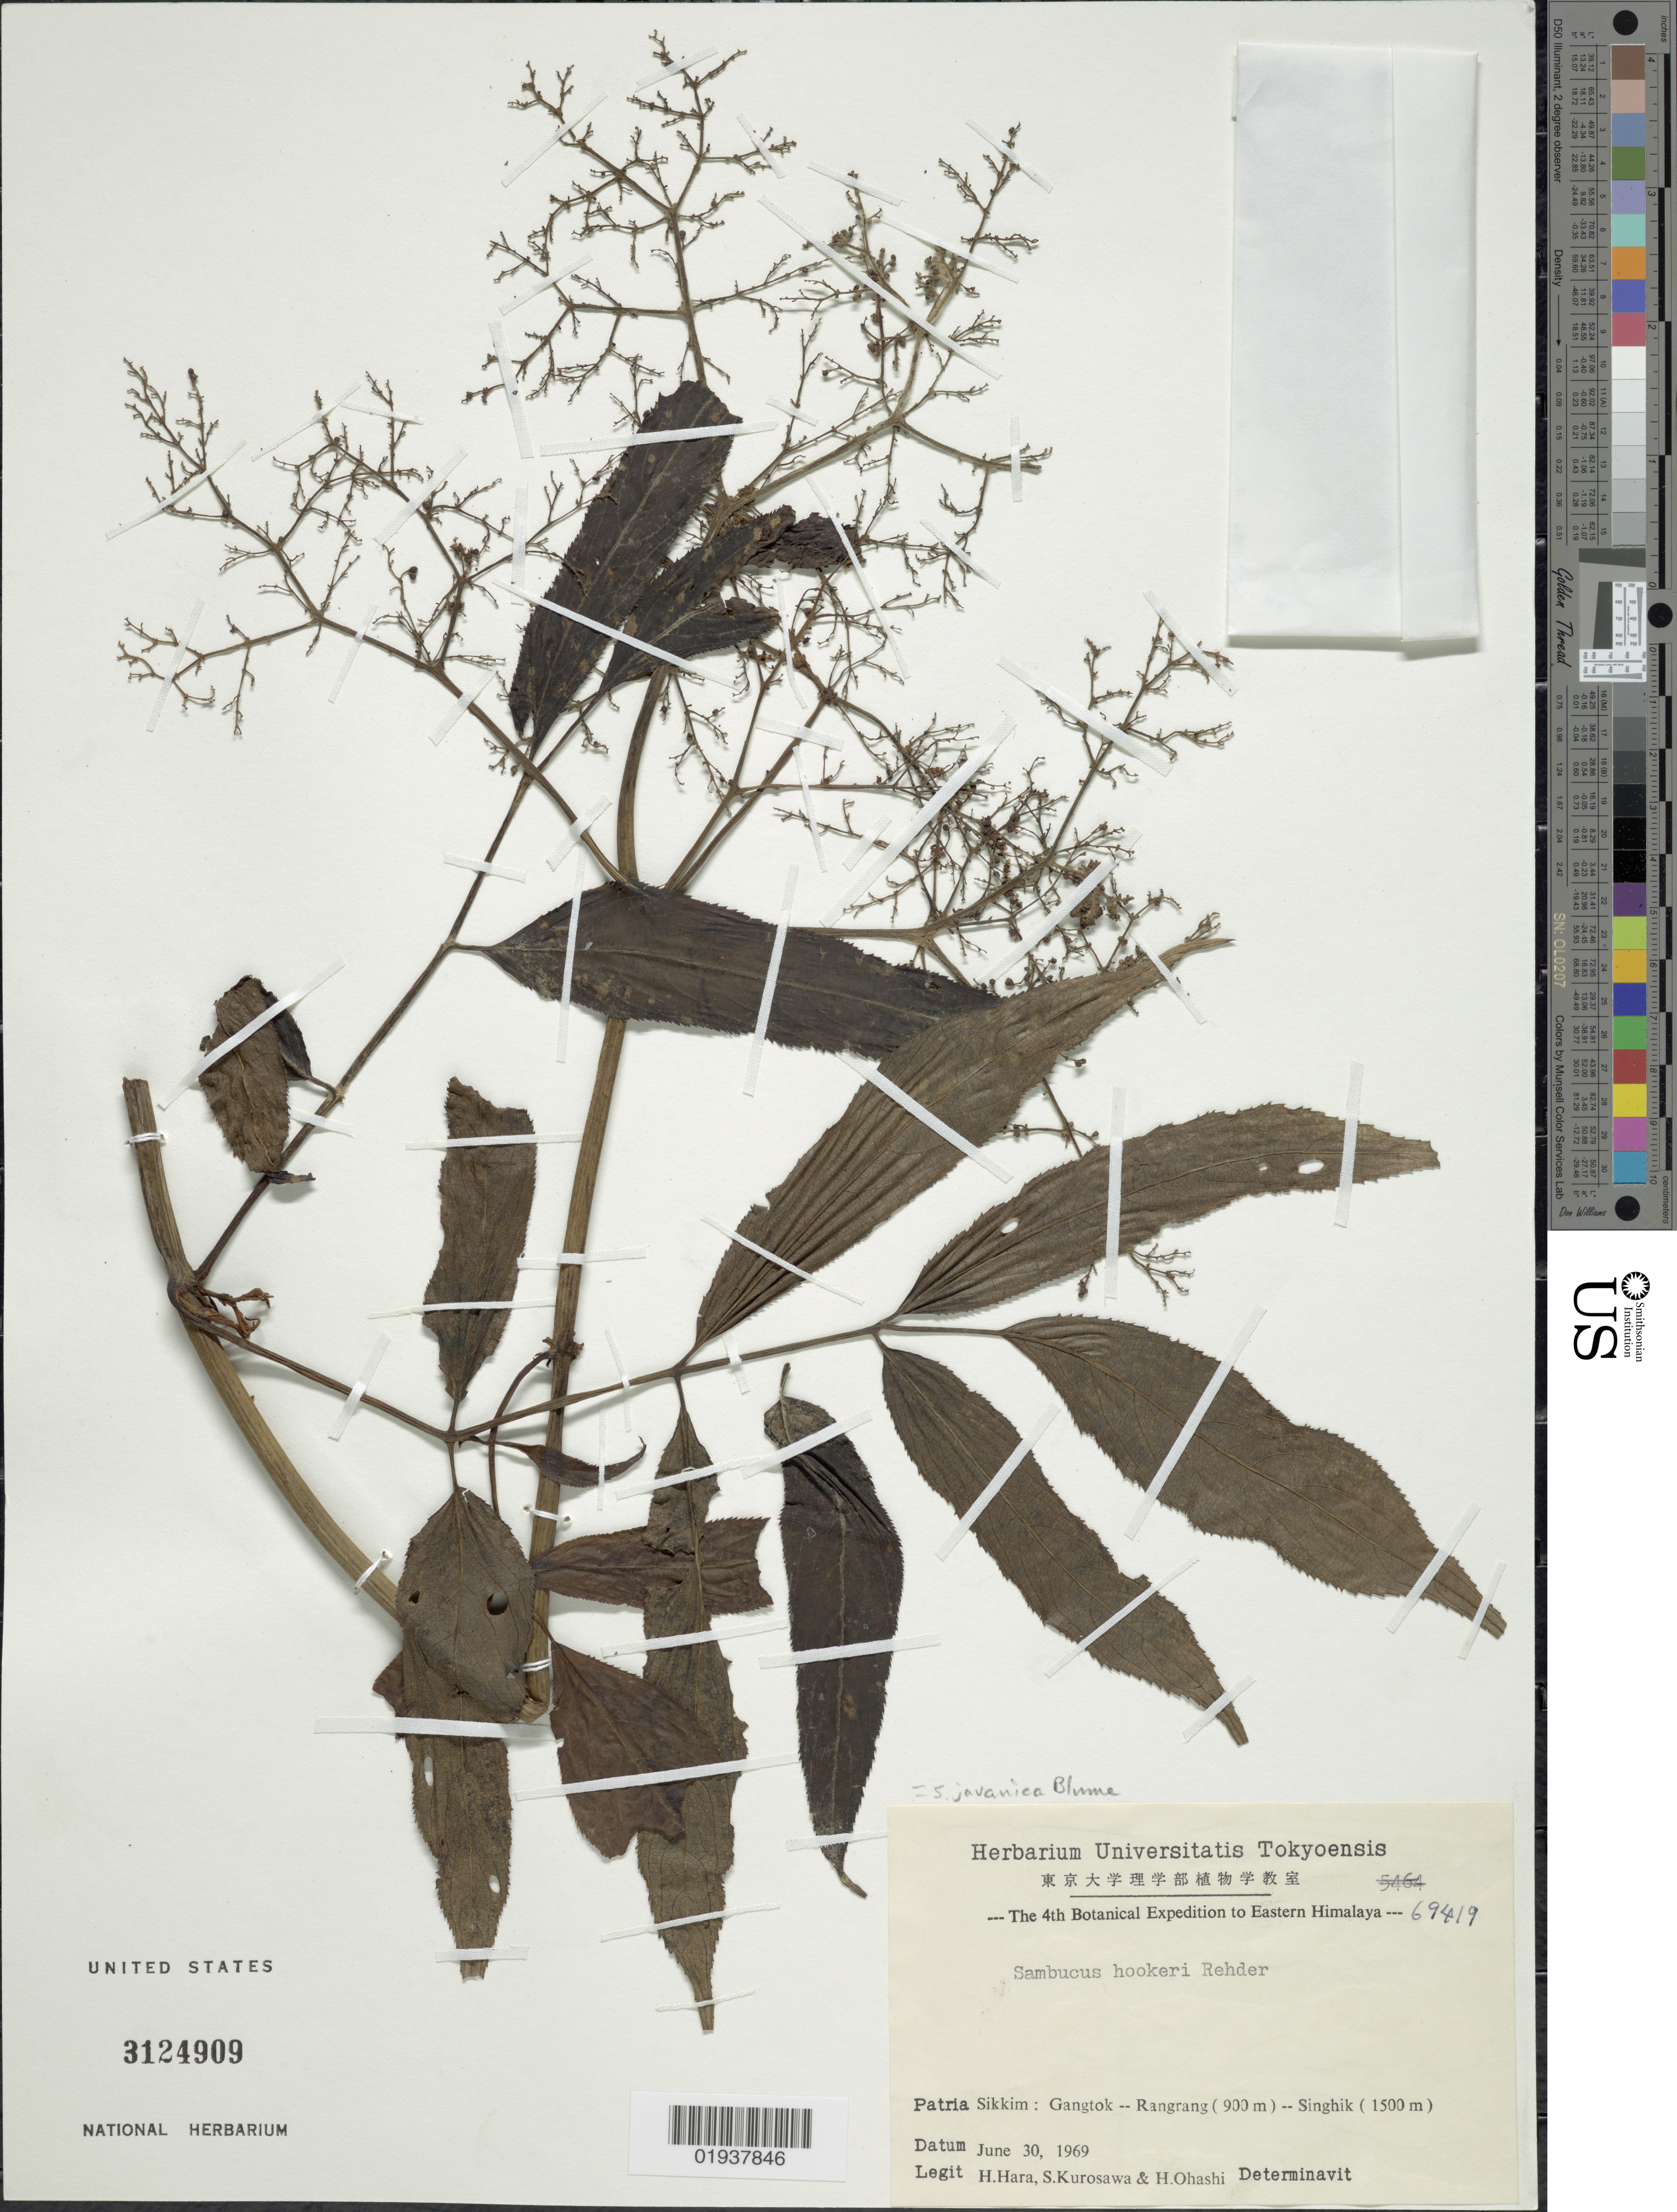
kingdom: Plantae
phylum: Tracheophyta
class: Magnoliopsida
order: Dipsacales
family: Viburnaceae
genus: Sambucus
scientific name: Sambucus javanica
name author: Blume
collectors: H. Hara, S. Kurosawa & H. Ohashi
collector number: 69419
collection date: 1969-06-30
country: India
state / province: Sikkim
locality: Eastern Himalaya. Patria Sikkim: Gangtok -- Rangrang -- Singhik.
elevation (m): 900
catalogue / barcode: US 3124909